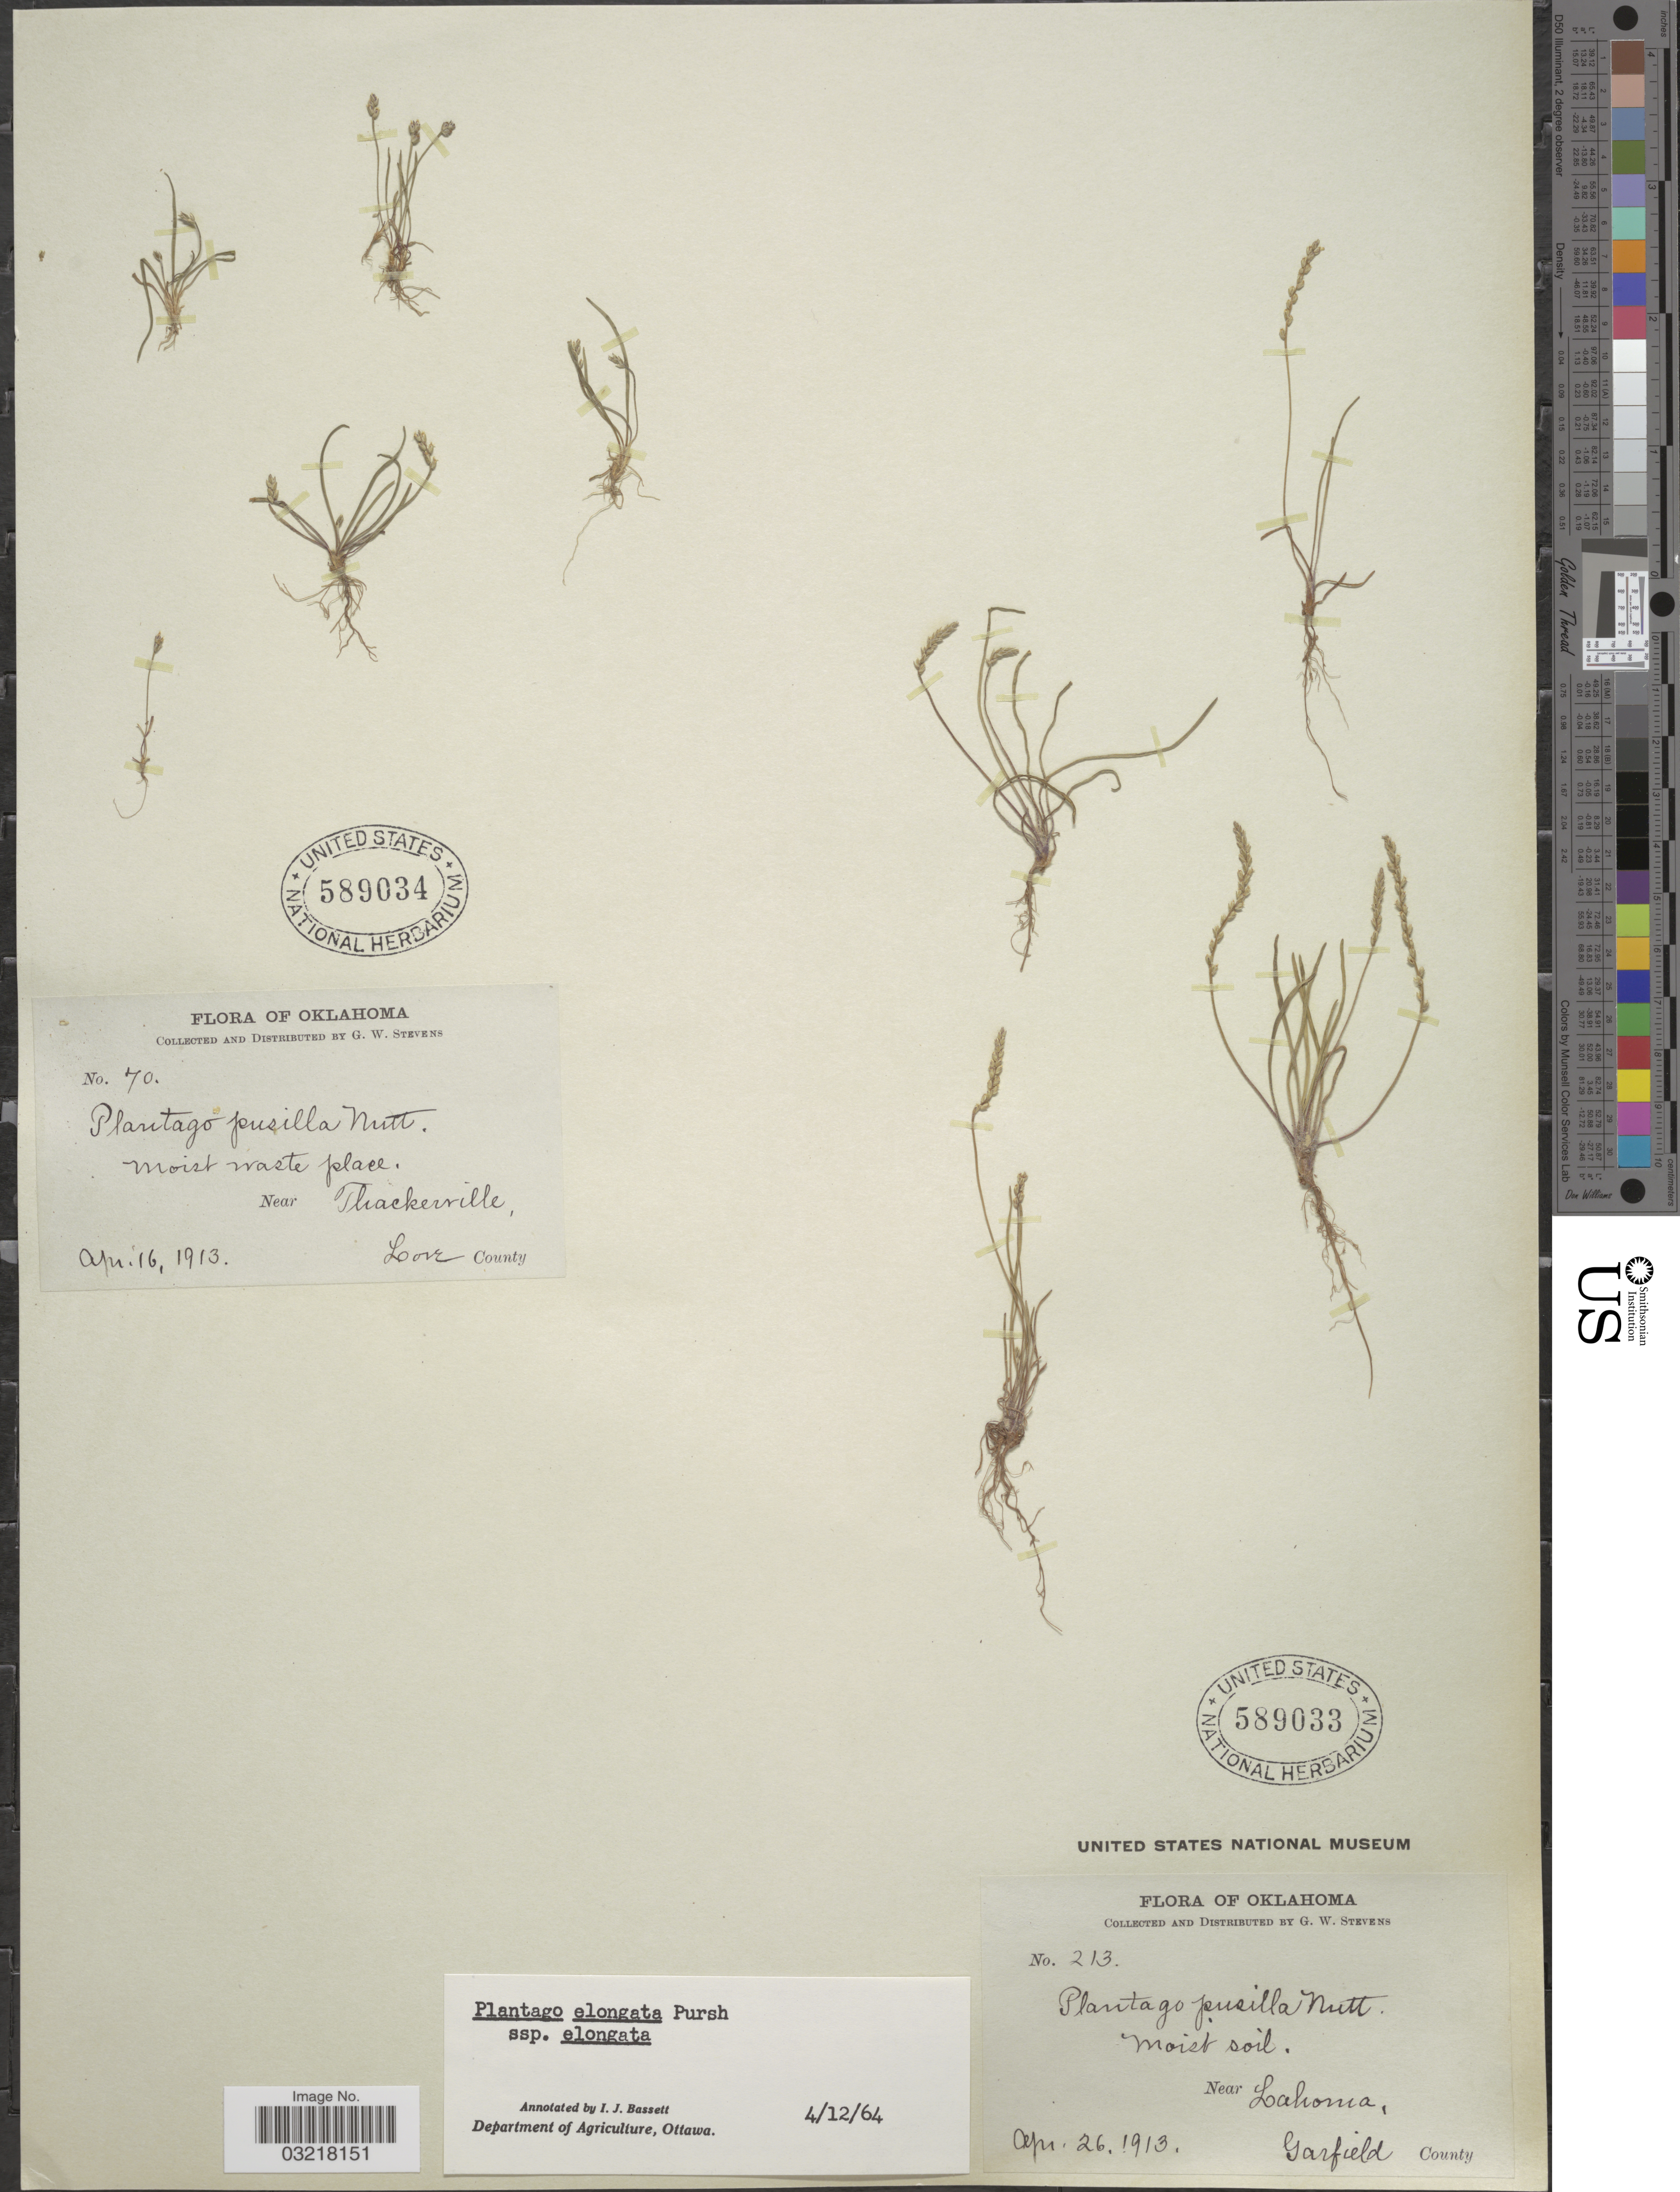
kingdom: Plantae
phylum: Tracheophyta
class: Magnoliopsida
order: Lamiales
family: Plantaginaceae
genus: Plantago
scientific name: Plantago elongata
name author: Pursh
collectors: G. W. Stevens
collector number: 213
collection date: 1913-04-26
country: United States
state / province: Oklahoma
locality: Near Lahoma, Garfield County.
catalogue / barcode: US 589033